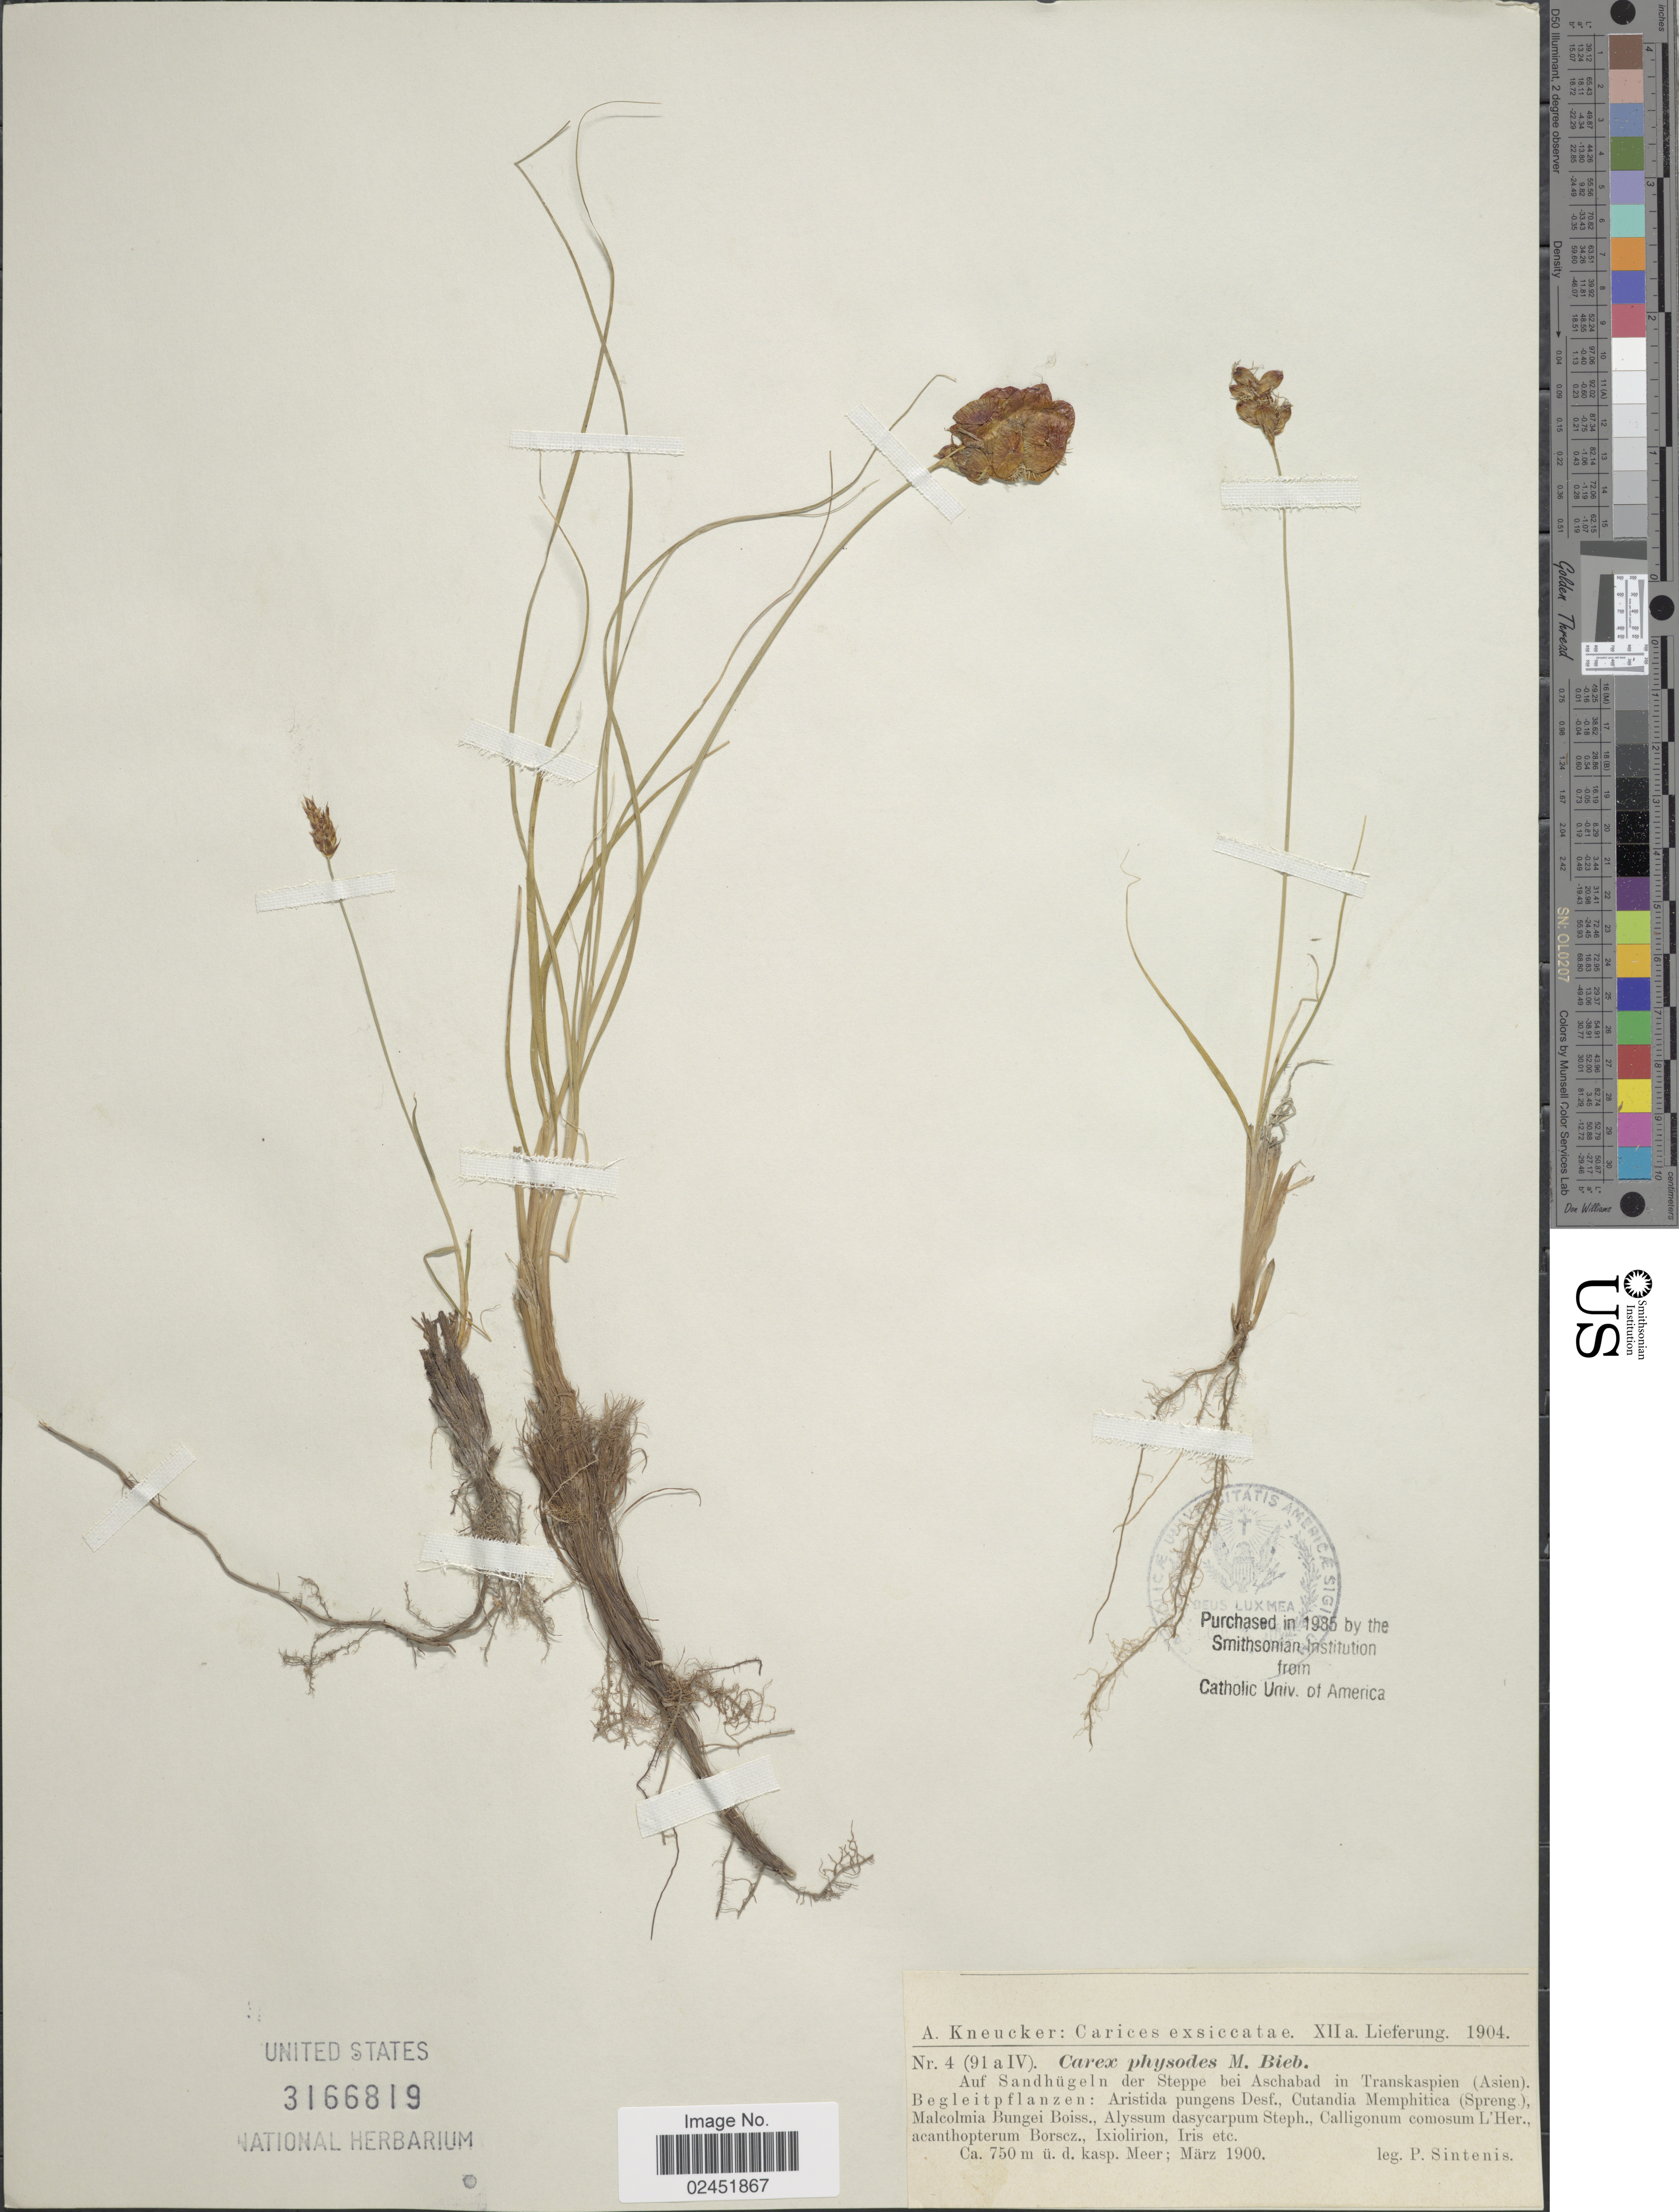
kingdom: Plantae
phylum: Tracheophyta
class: Liliopsida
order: Poales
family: Cyperaceae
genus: Carex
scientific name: Carex physodes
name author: M. Bieb.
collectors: P. Sintenis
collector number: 4 (91 a IV)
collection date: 1900-03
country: Turkmenistan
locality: Auf Sandhugeln der Steppe bei Aschabad in Transkaspien (Asien).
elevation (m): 750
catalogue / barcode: US 3166819